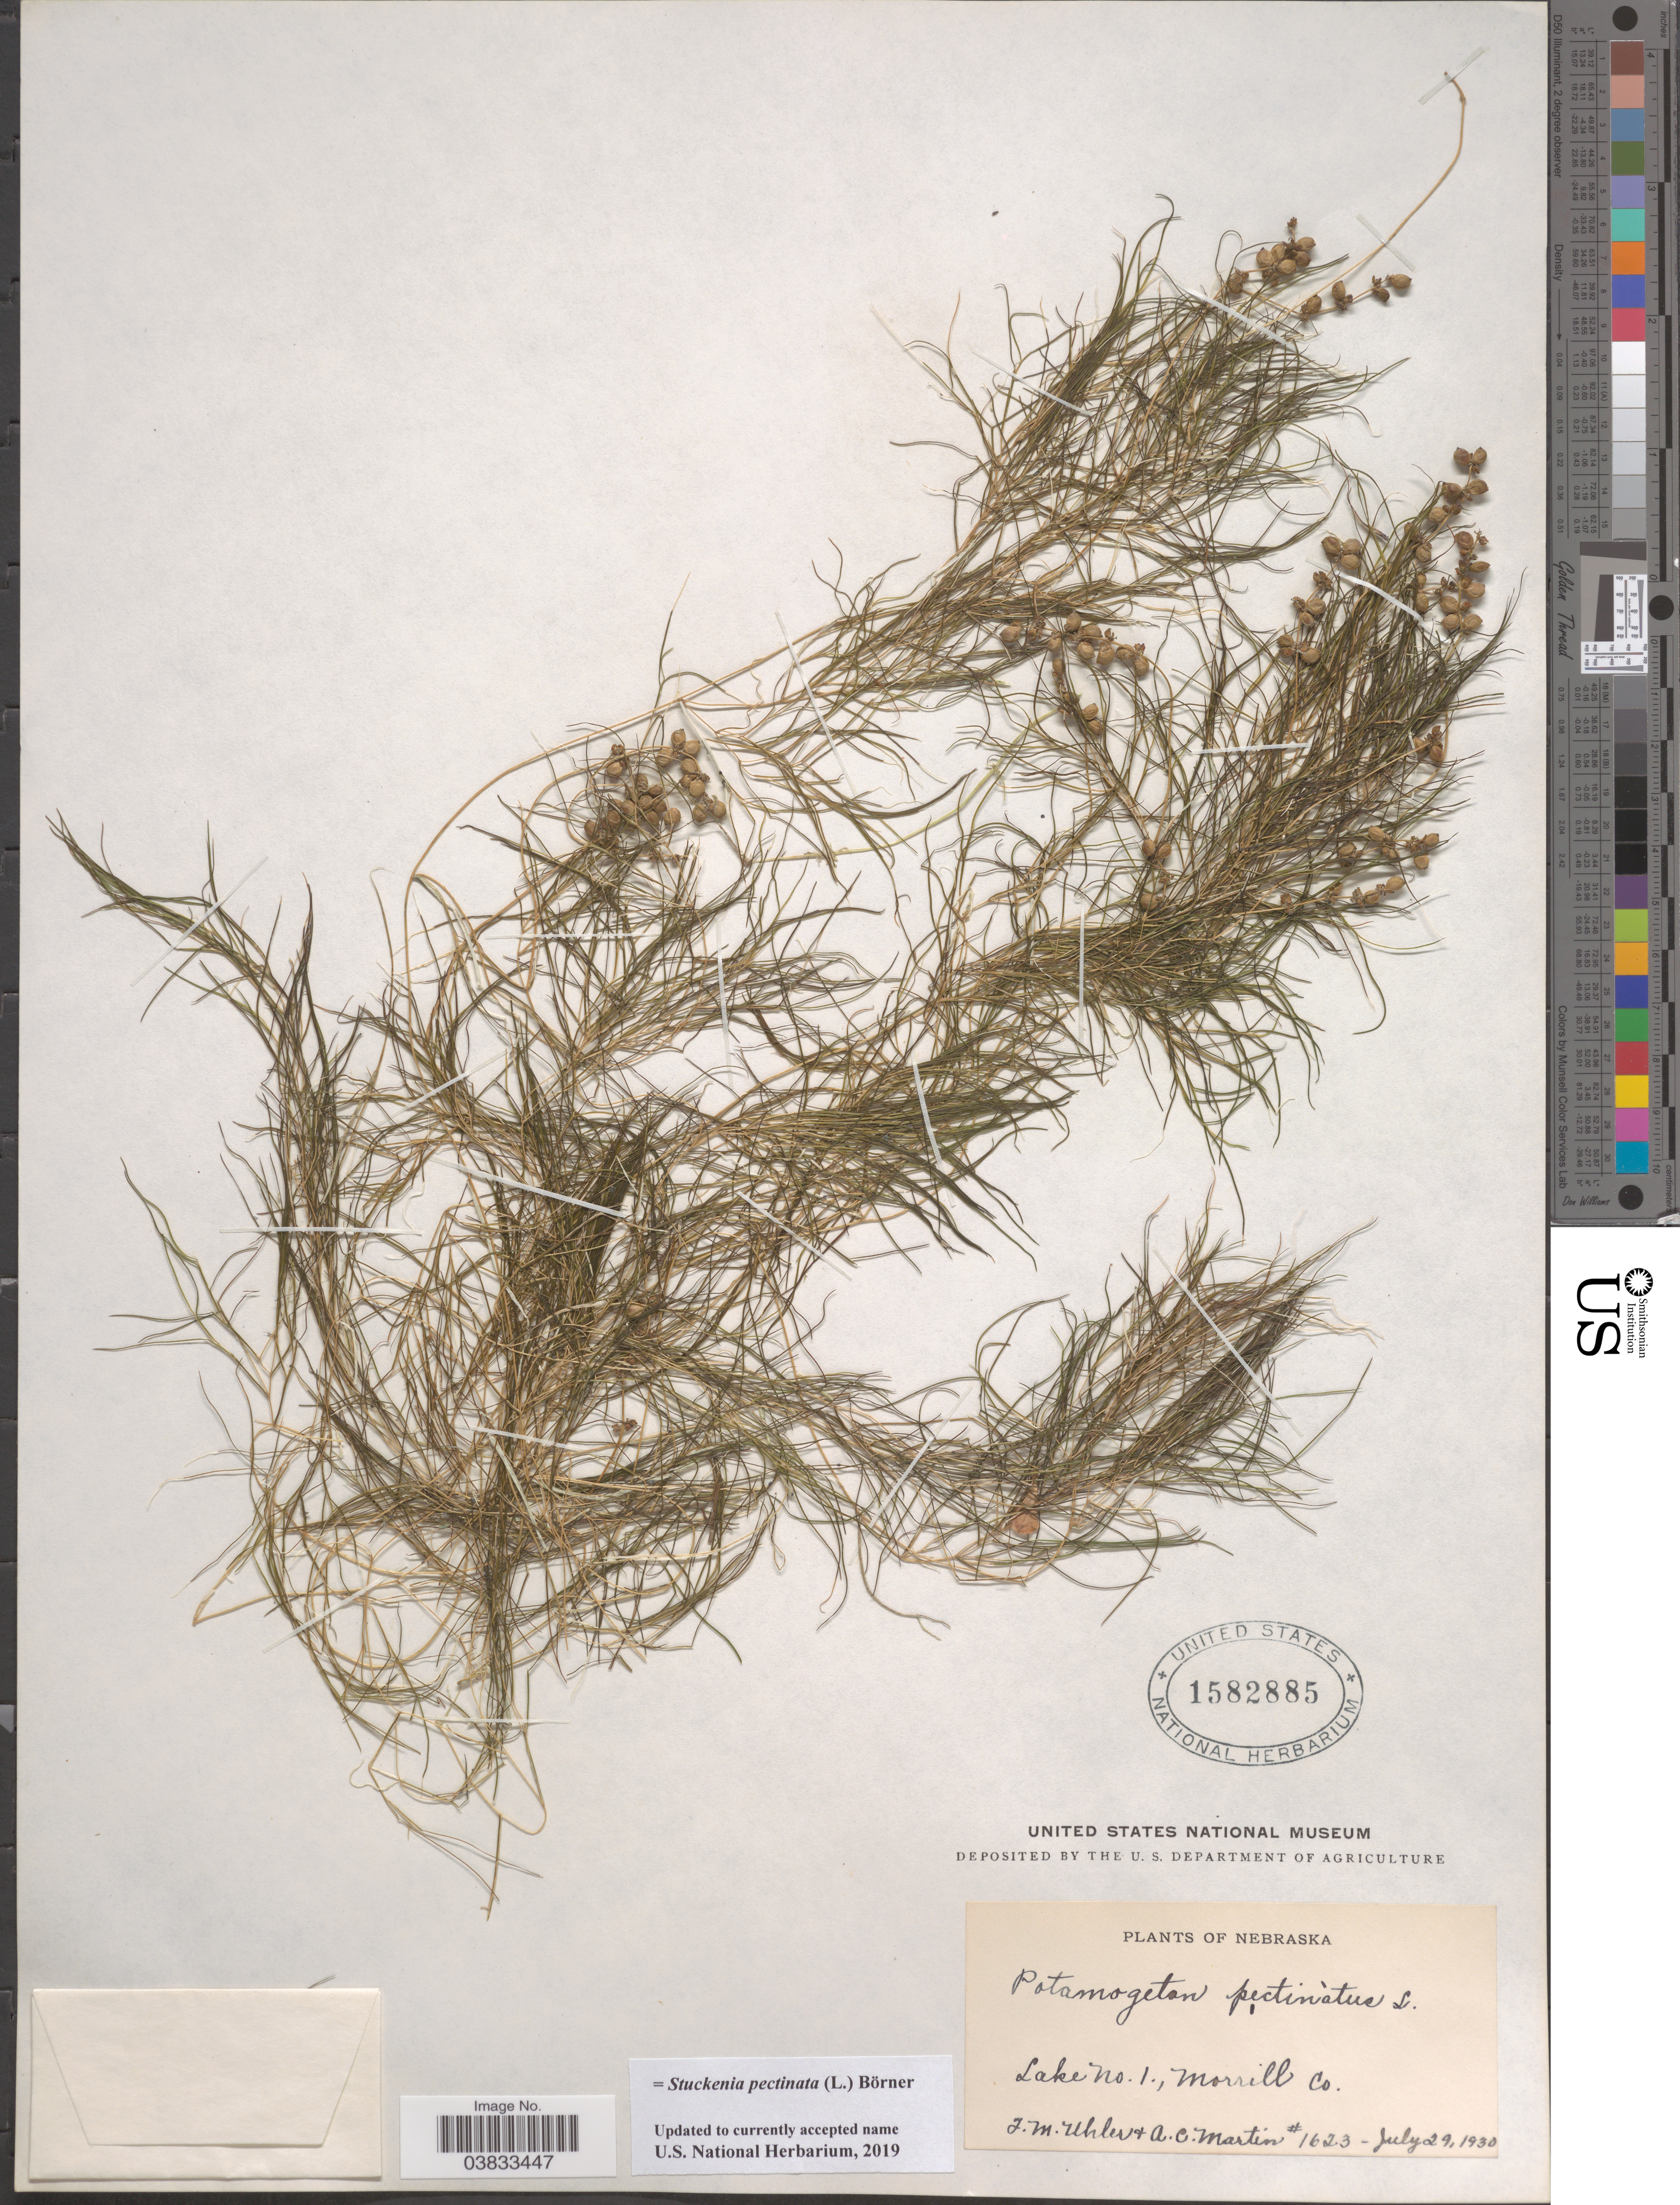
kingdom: Plantae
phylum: Tracheophyta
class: Liliopsida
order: Alismatales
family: Potamogetonaceae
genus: Stuckenia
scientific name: Stuckenia pectinata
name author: (L.) Börner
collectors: F. M. Uhler & A. C. Martin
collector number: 1623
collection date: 1930-07-29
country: United States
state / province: Nebraska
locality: Lake no.1., Morrill Co.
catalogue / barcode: US 1582885